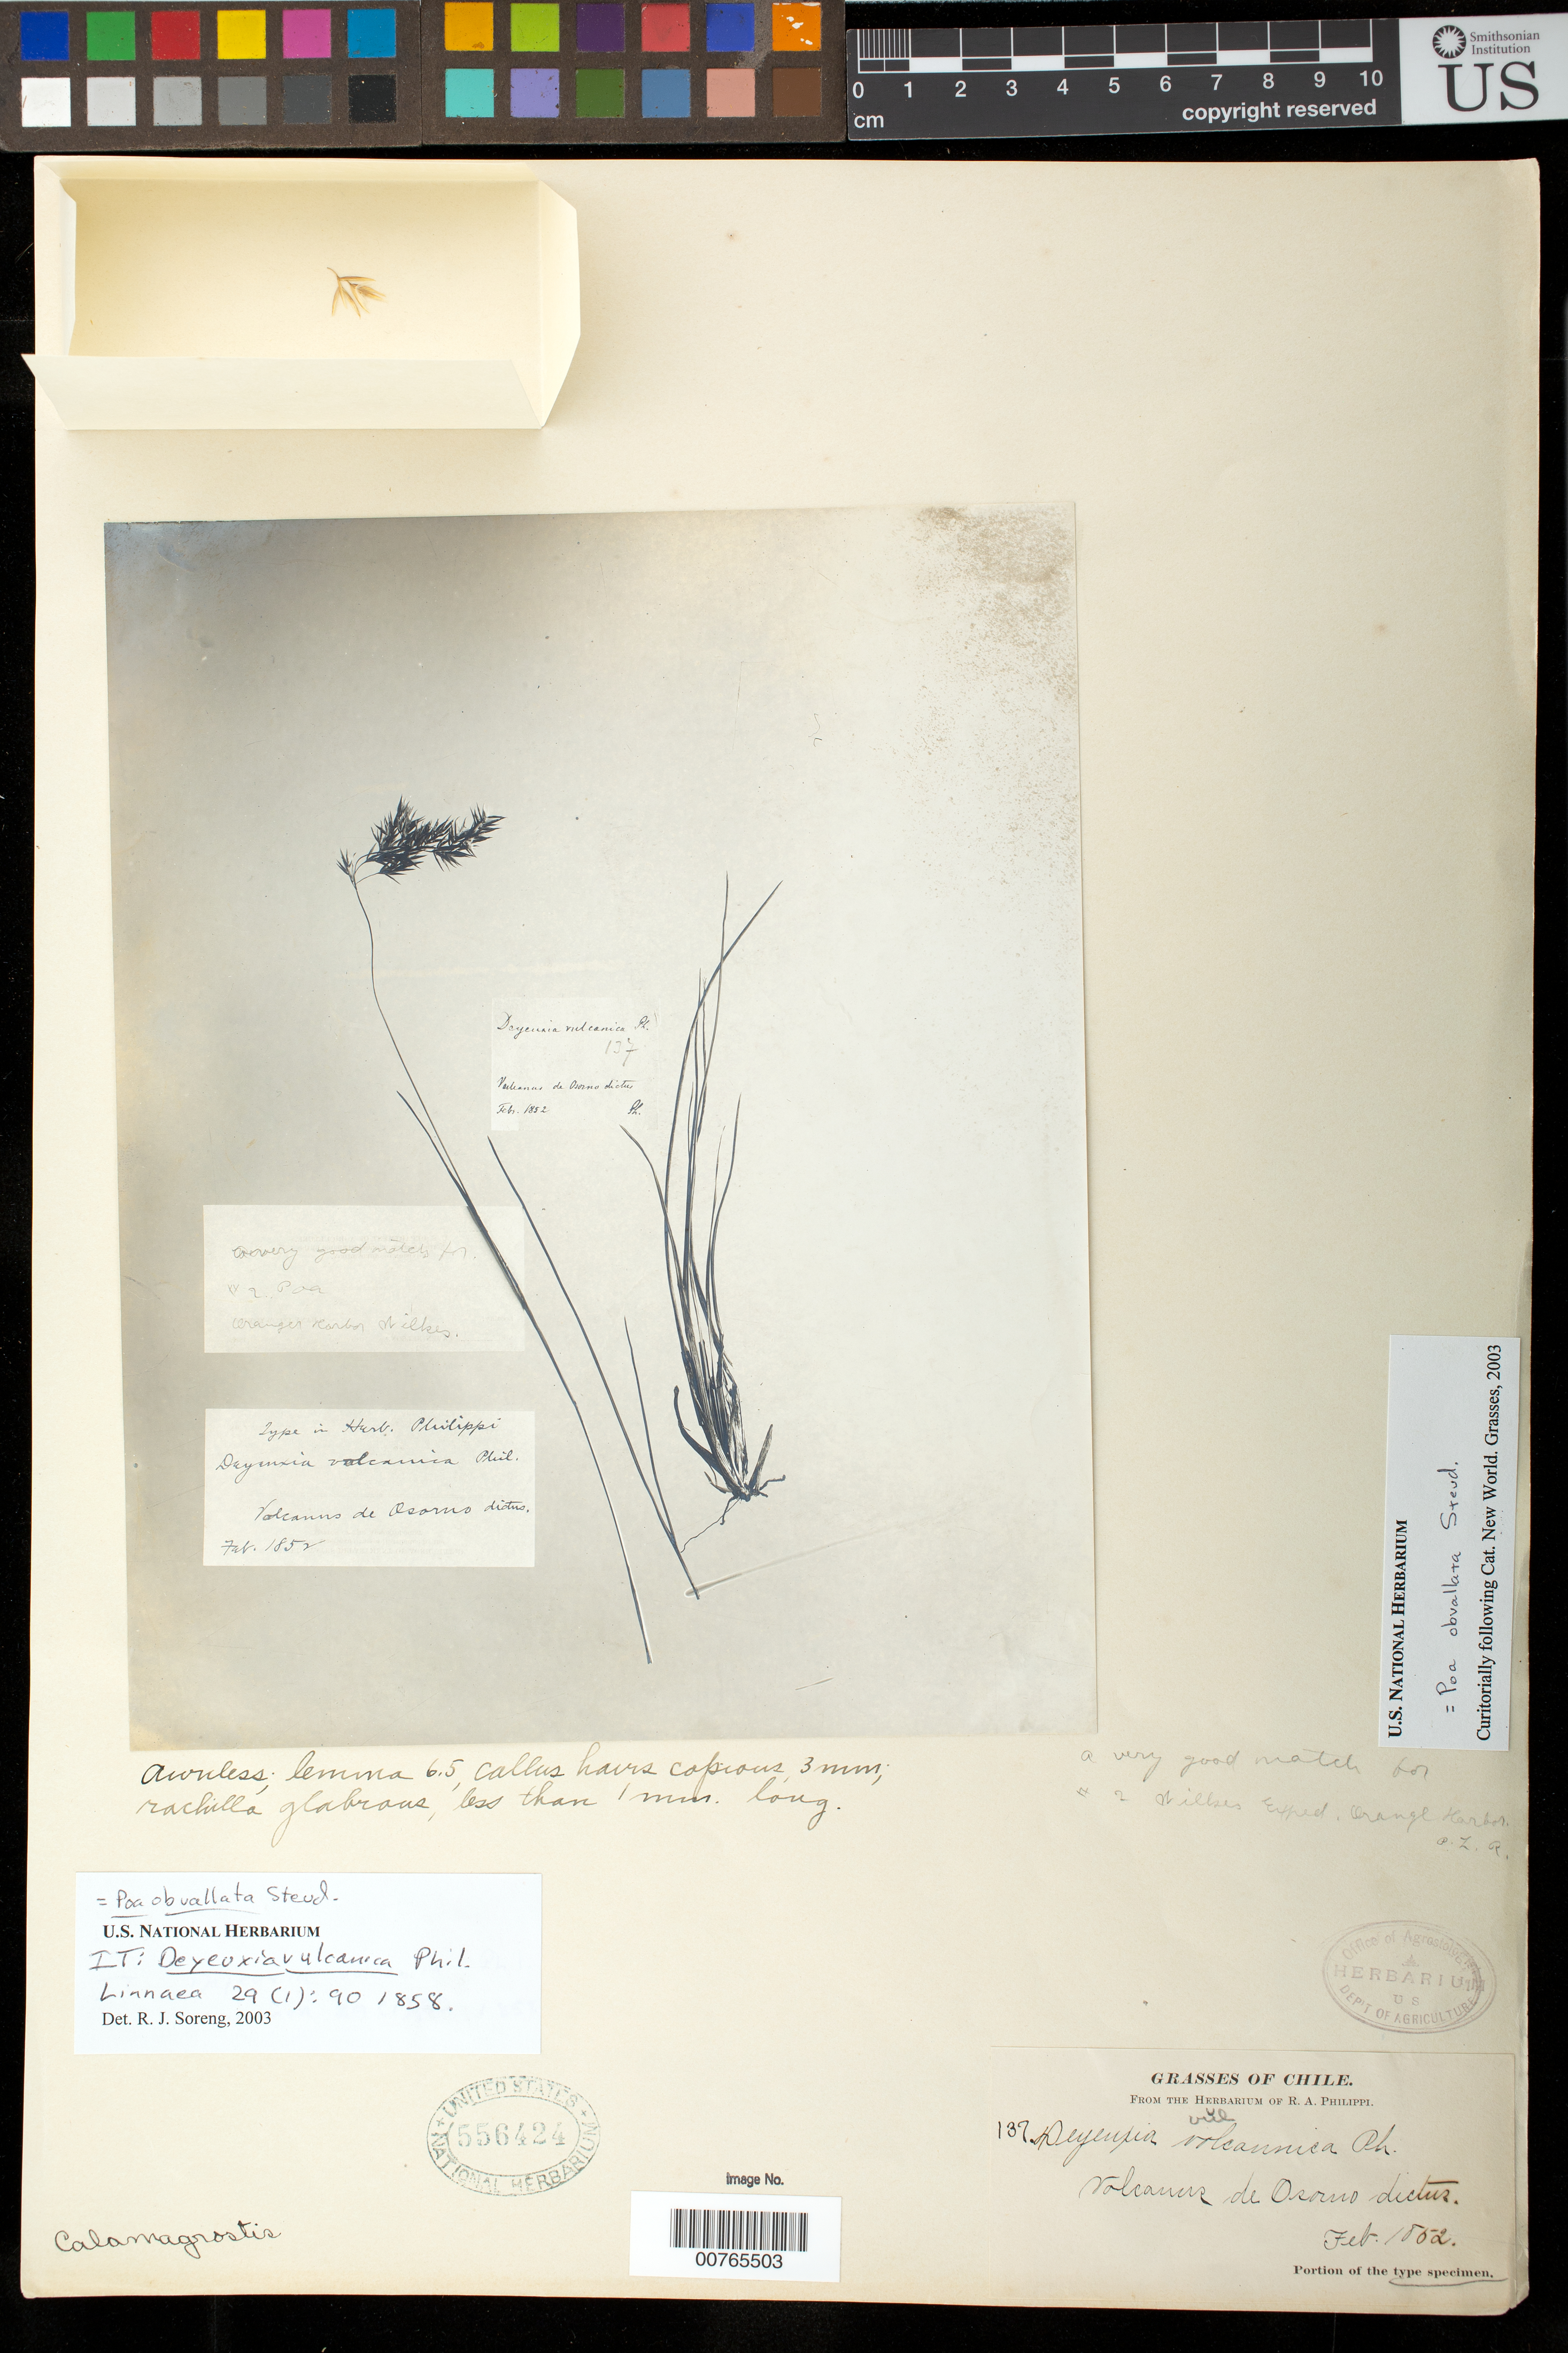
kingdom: Plantae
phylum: Tracheophyta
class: Liliopsida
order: Poales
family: Poaceae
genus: Deyeuxia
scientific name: Deyeuxia vulcanica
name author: Phil.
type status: Isotype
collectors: R. A. Philippi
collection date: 1852-02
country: Chile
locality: Volcano de Osorno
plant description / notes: Photograph and fragmentary material of type specimen ex herb. R.A. Philippi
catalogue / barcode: US 556424